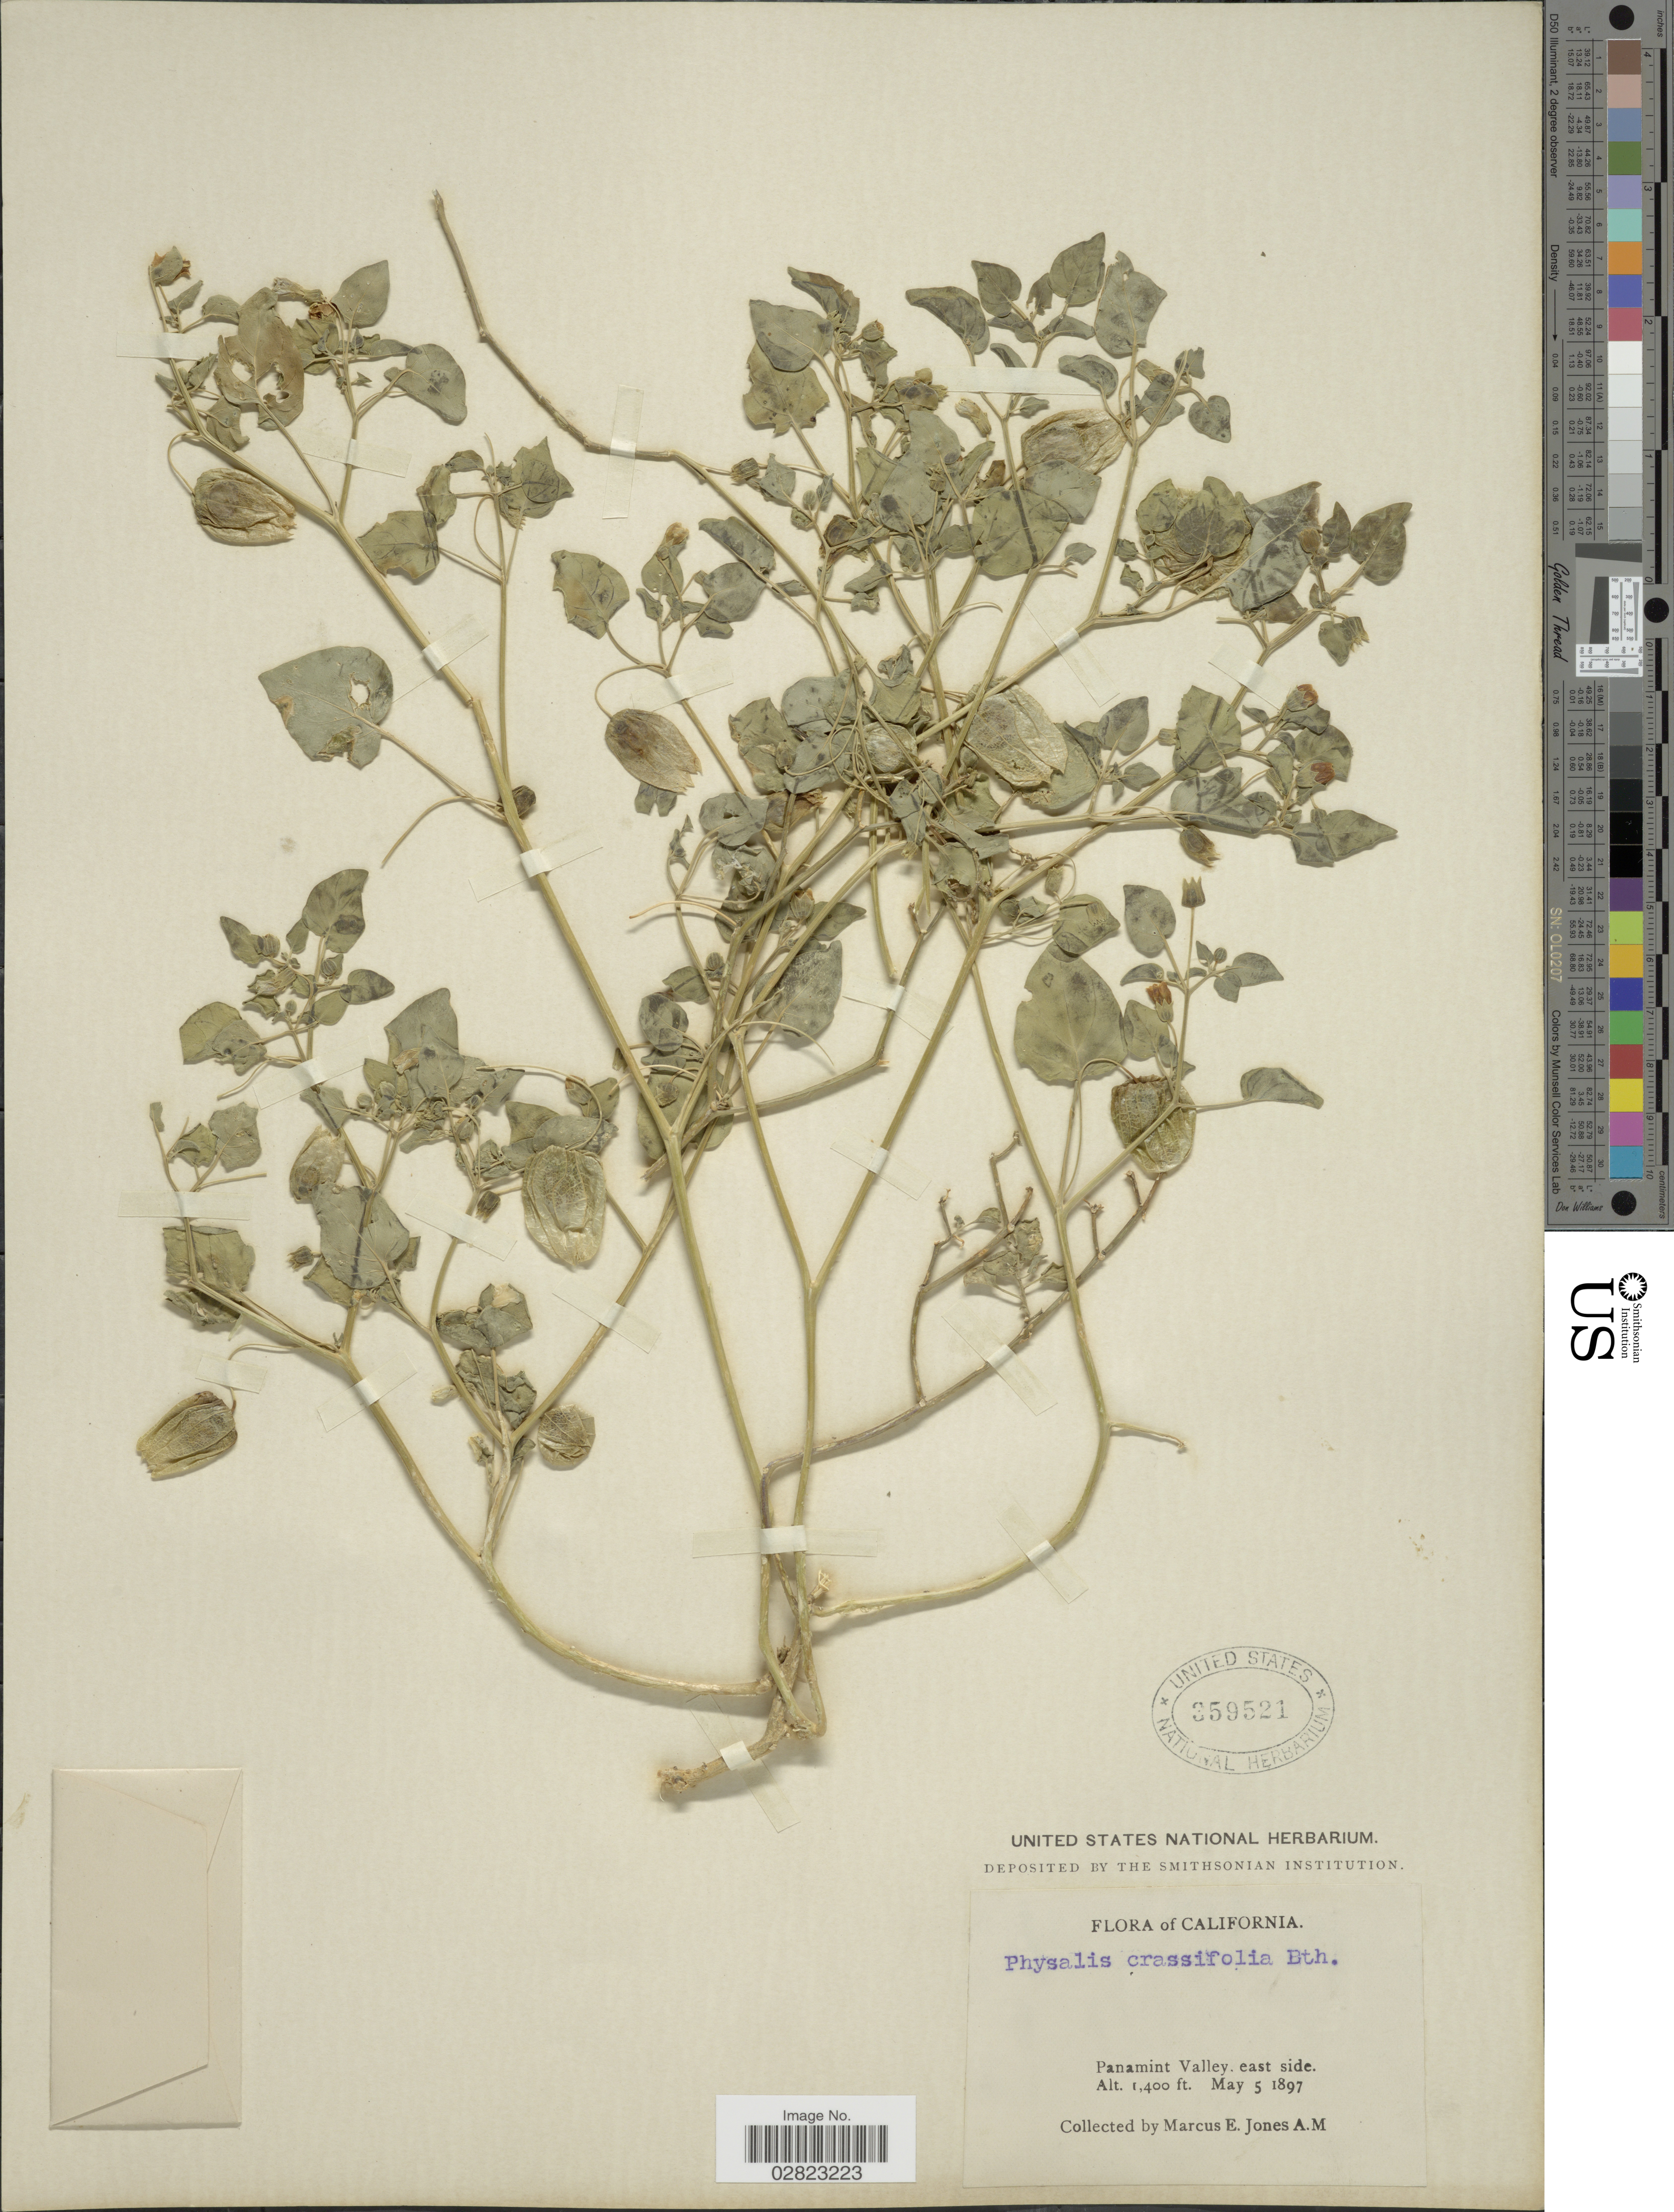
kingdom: Plantae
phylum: Tracheophyta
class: Magnoliopsida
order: Solanales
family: Solanaceae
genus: Physalis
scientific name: Physalis crassifolia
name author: Benth.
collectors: M. E. Jones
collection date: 1897-05-05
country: United States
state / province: California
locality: Panamint Valley, east side.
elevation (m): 427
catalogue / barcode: US 359521